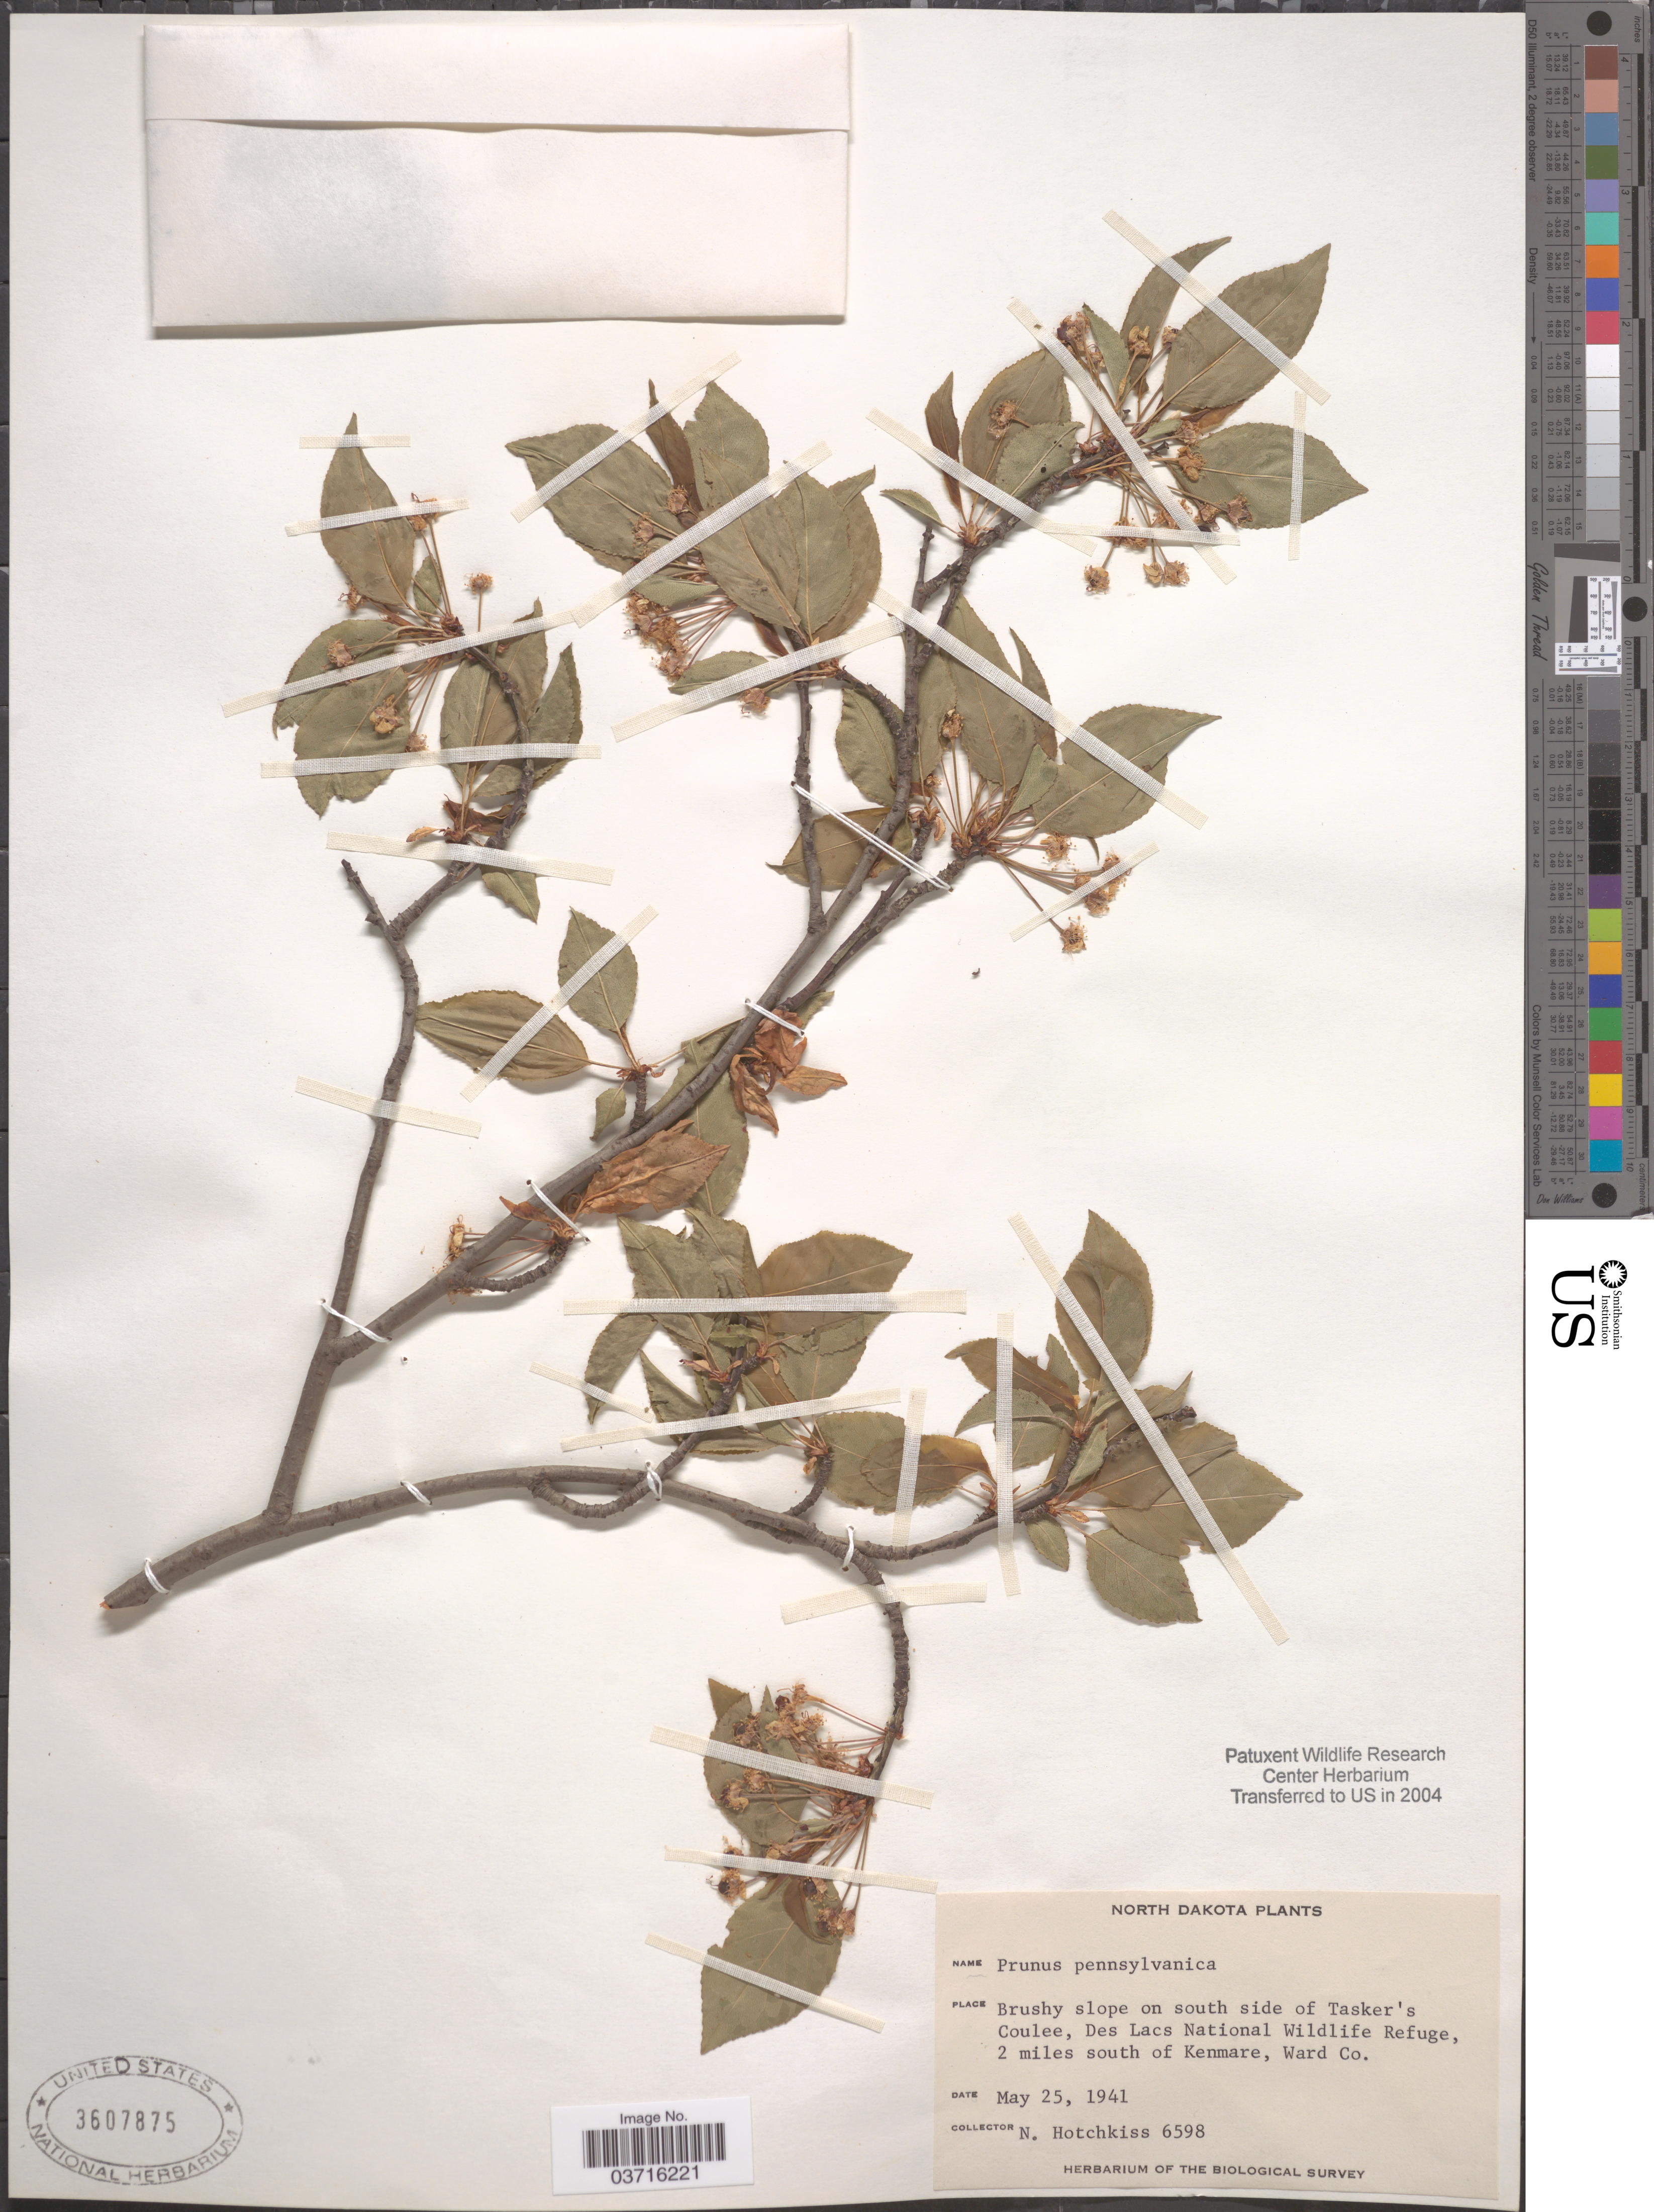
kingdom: Plantae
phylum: Tracheophyta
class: Magnoliopsida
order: Rosales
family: Rosaceae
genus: Prunus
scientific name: Prunus pensylvanica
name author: L. f.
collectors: N. Hotchkiss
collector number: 6598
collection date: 1941-05-25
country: United States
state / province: North Dakota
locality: Brushy slope on south side of Tasker's Coulee, Des Lacs National Wildlife Refuge, 2 miles south of Kenmare, Ward Co.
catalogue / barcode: US 3607875